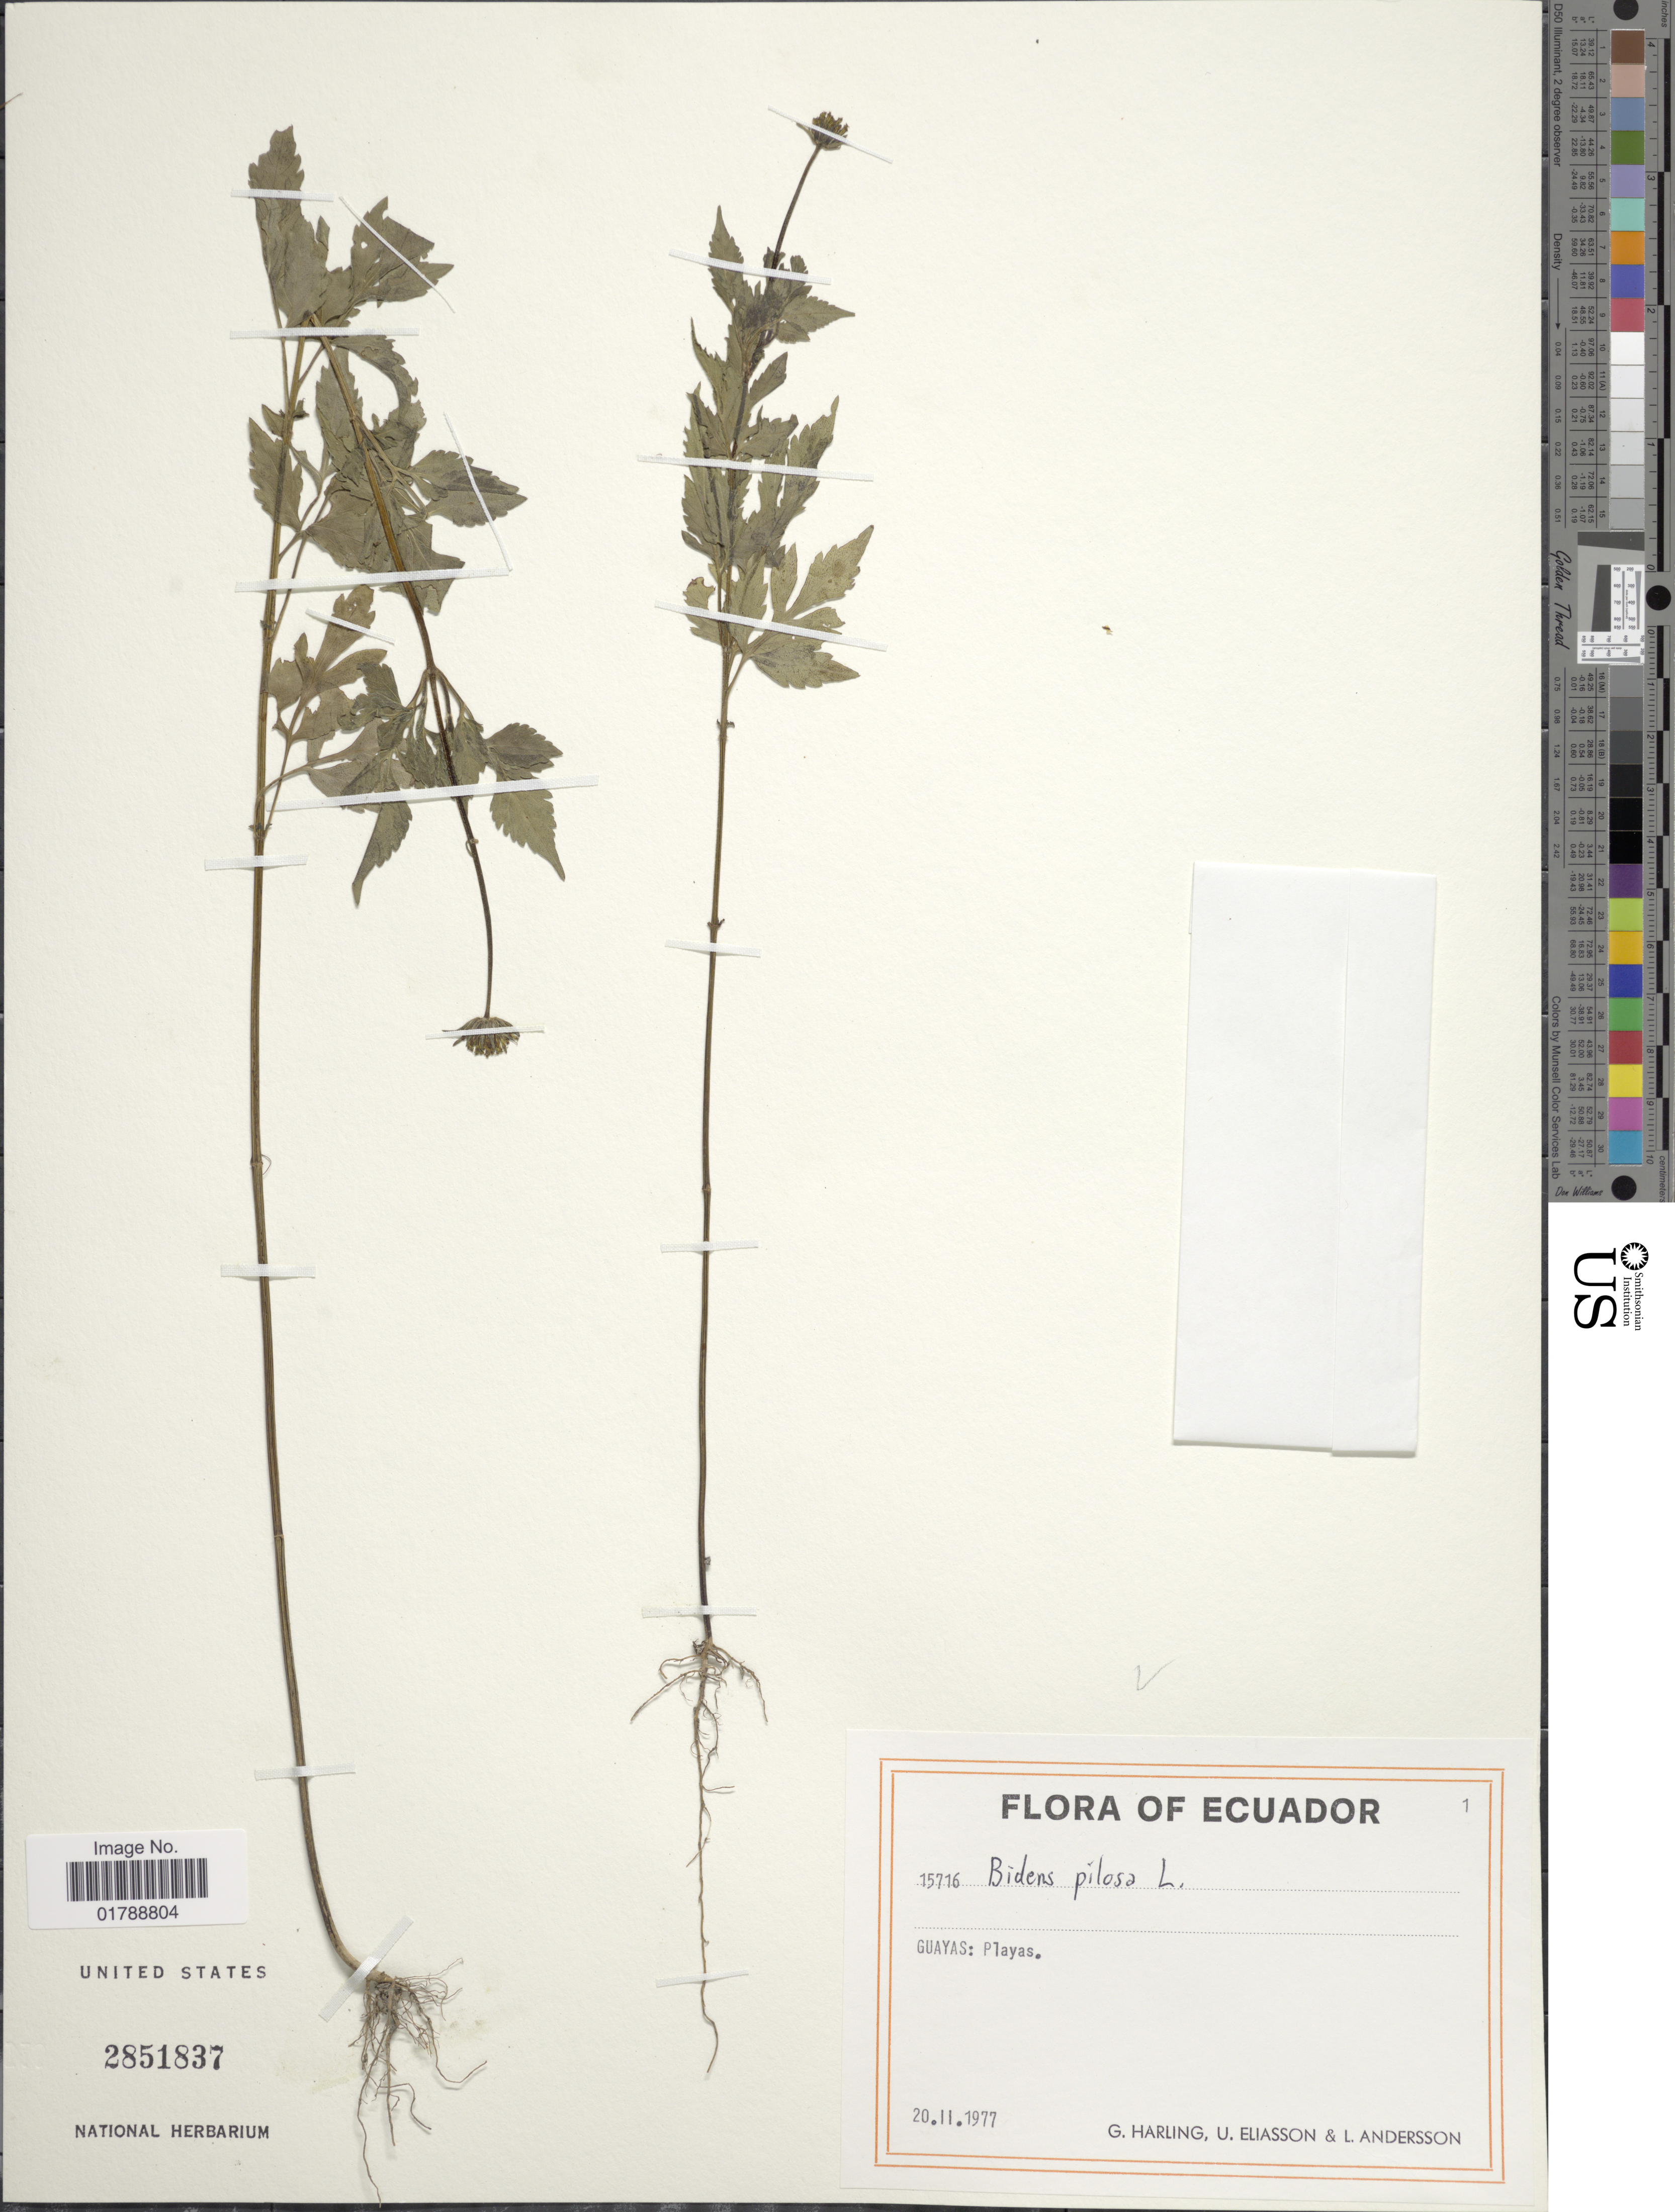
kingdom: Plantae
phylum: Tracheophyta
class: Magnoliopsida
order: Asterales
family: Asteraceae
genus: Bidens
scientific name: Bidens pilosa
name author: L.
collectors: G. Harling, U. Eliasson & L. Andersson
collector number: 15716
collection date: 1977-02-20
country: Ecuador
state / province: Guayas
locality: Playas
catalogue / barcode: US 2851837